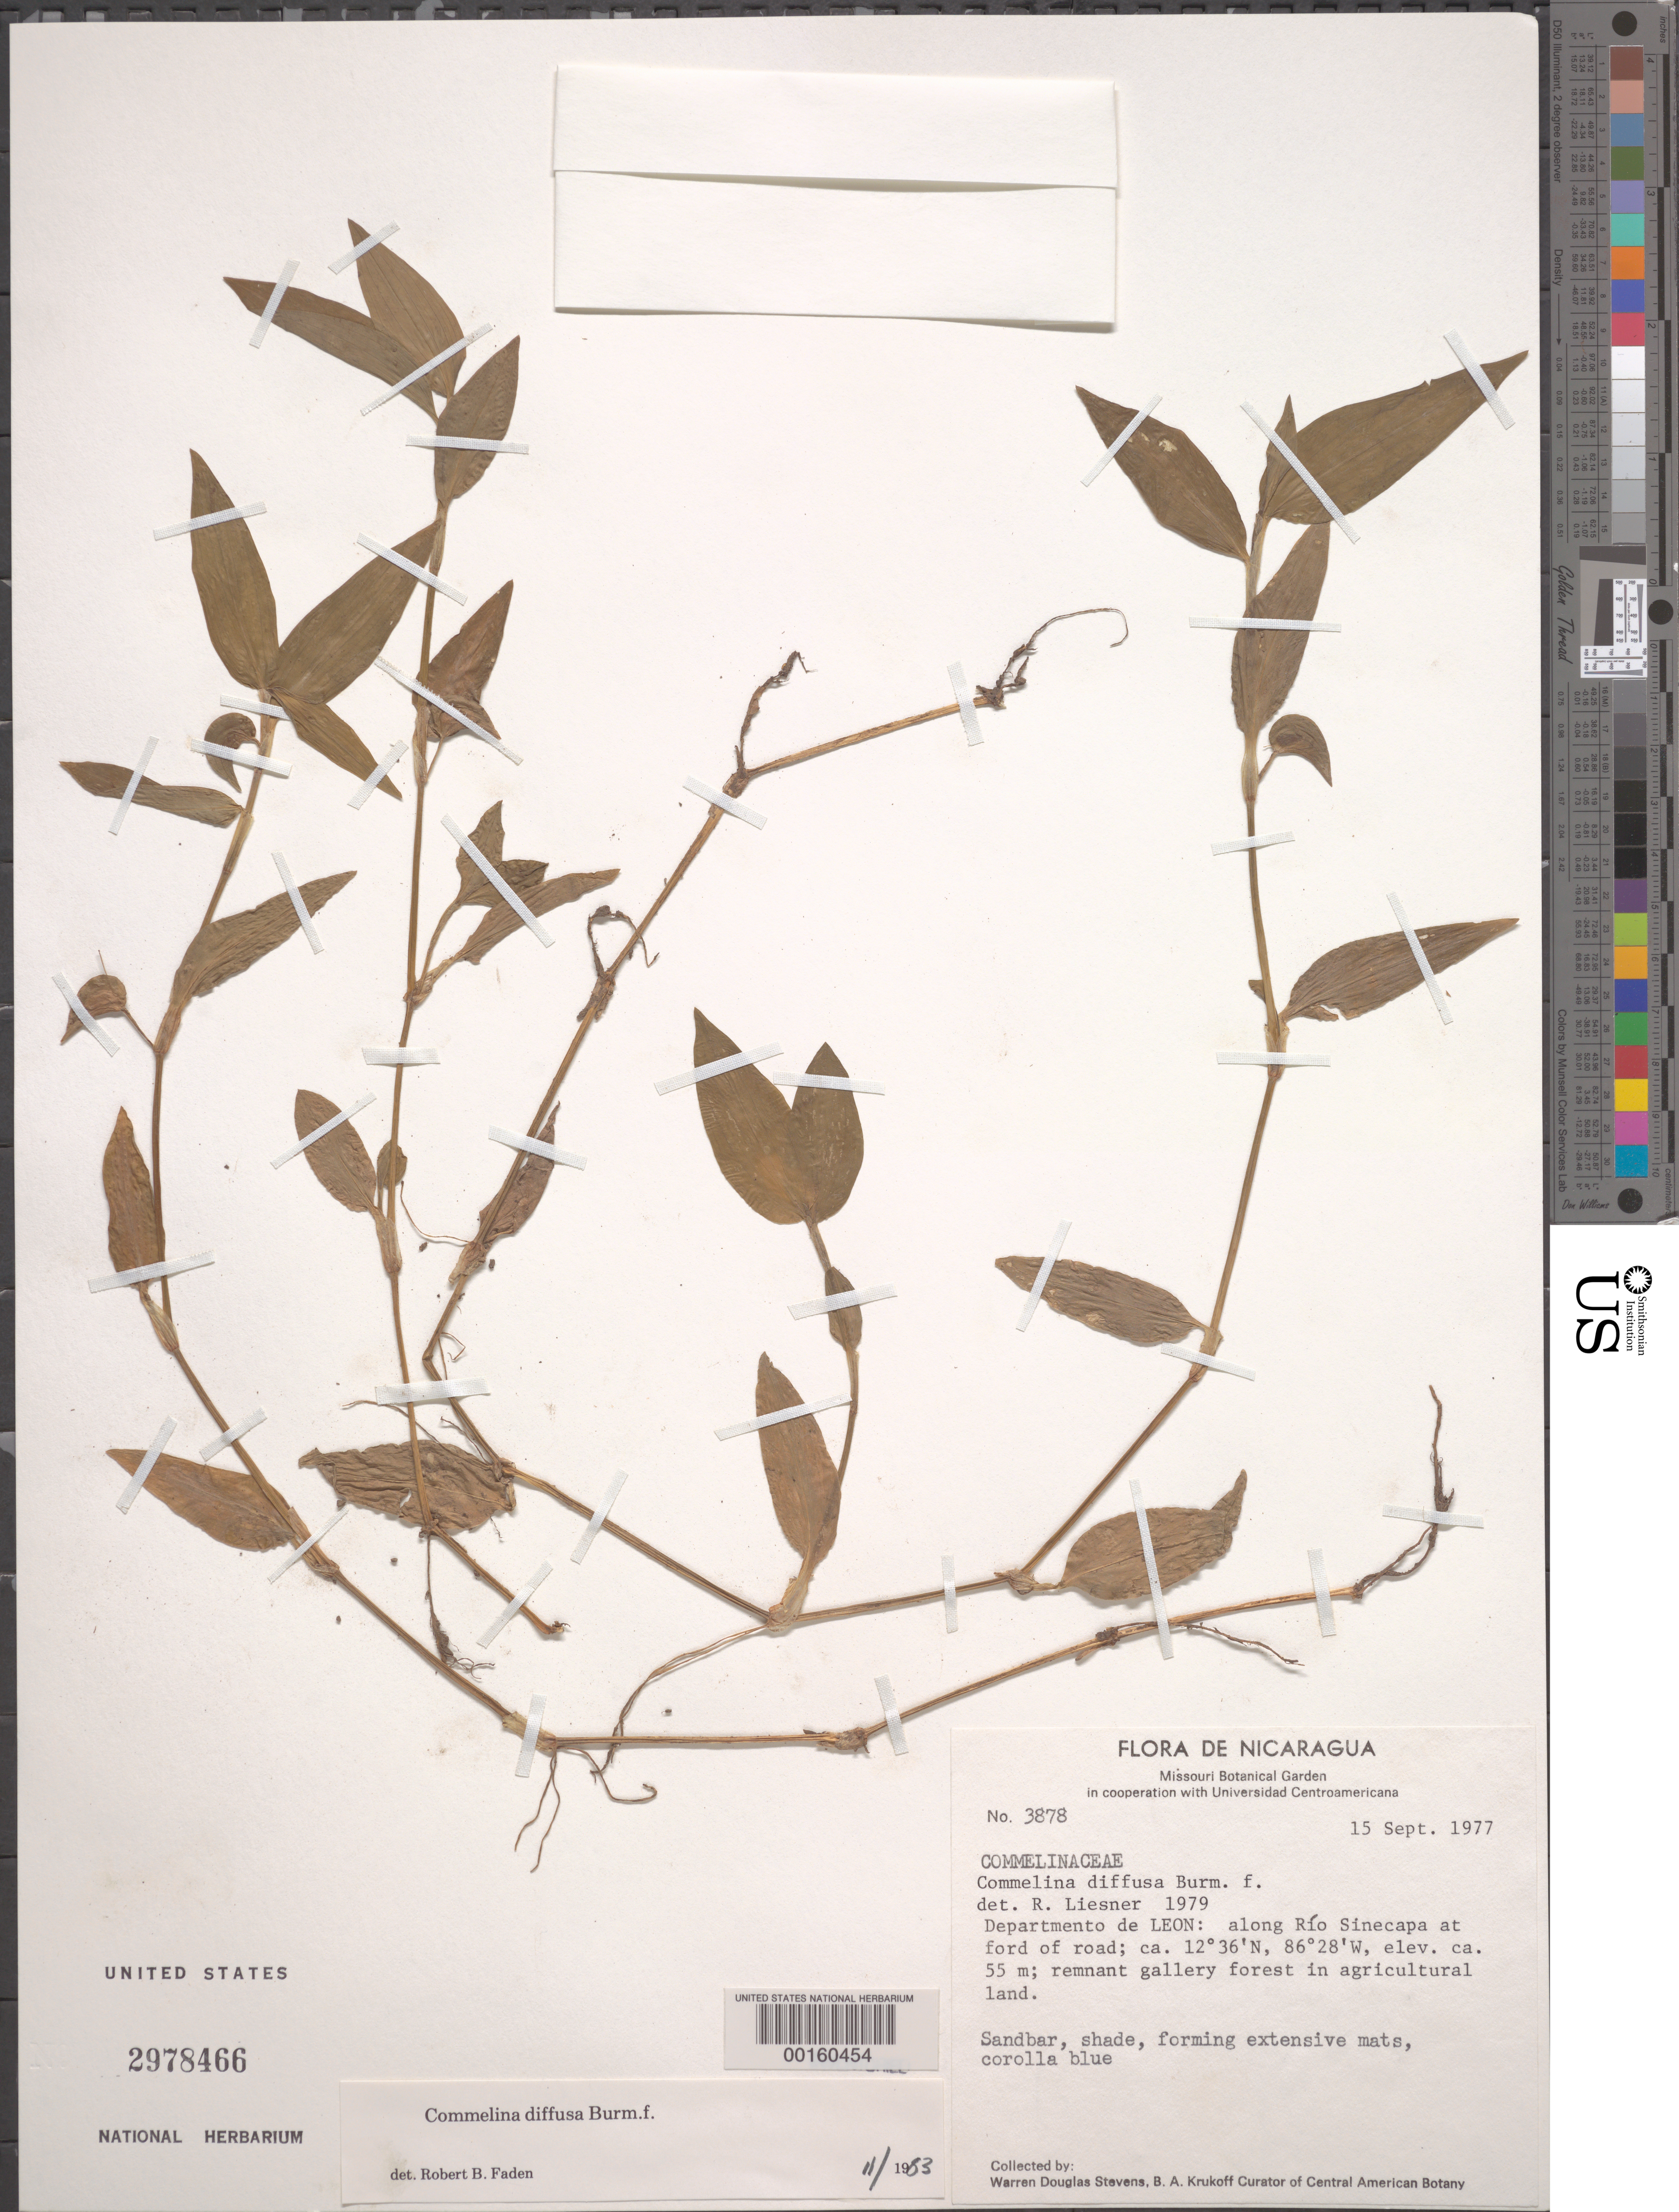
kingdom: Plantae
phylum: Tracheophyta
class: Liliopsida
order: Commelinales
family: Commelinaceae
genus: Commelina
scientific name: Commelina diffusa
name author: Burm. f.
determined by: Faden, Robert B., (US), Smithsonian Institution - National Museum of Natural History (UNITED STATES)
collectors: W. D. Stevens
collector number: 3878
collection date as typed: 15 Sep 1977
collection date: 1977-09-15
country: Nicaragua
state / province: León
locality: Along rio sinecapa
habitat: Shaded sandbar, remnant gallery forest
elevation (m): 55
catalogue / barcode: US 2978466